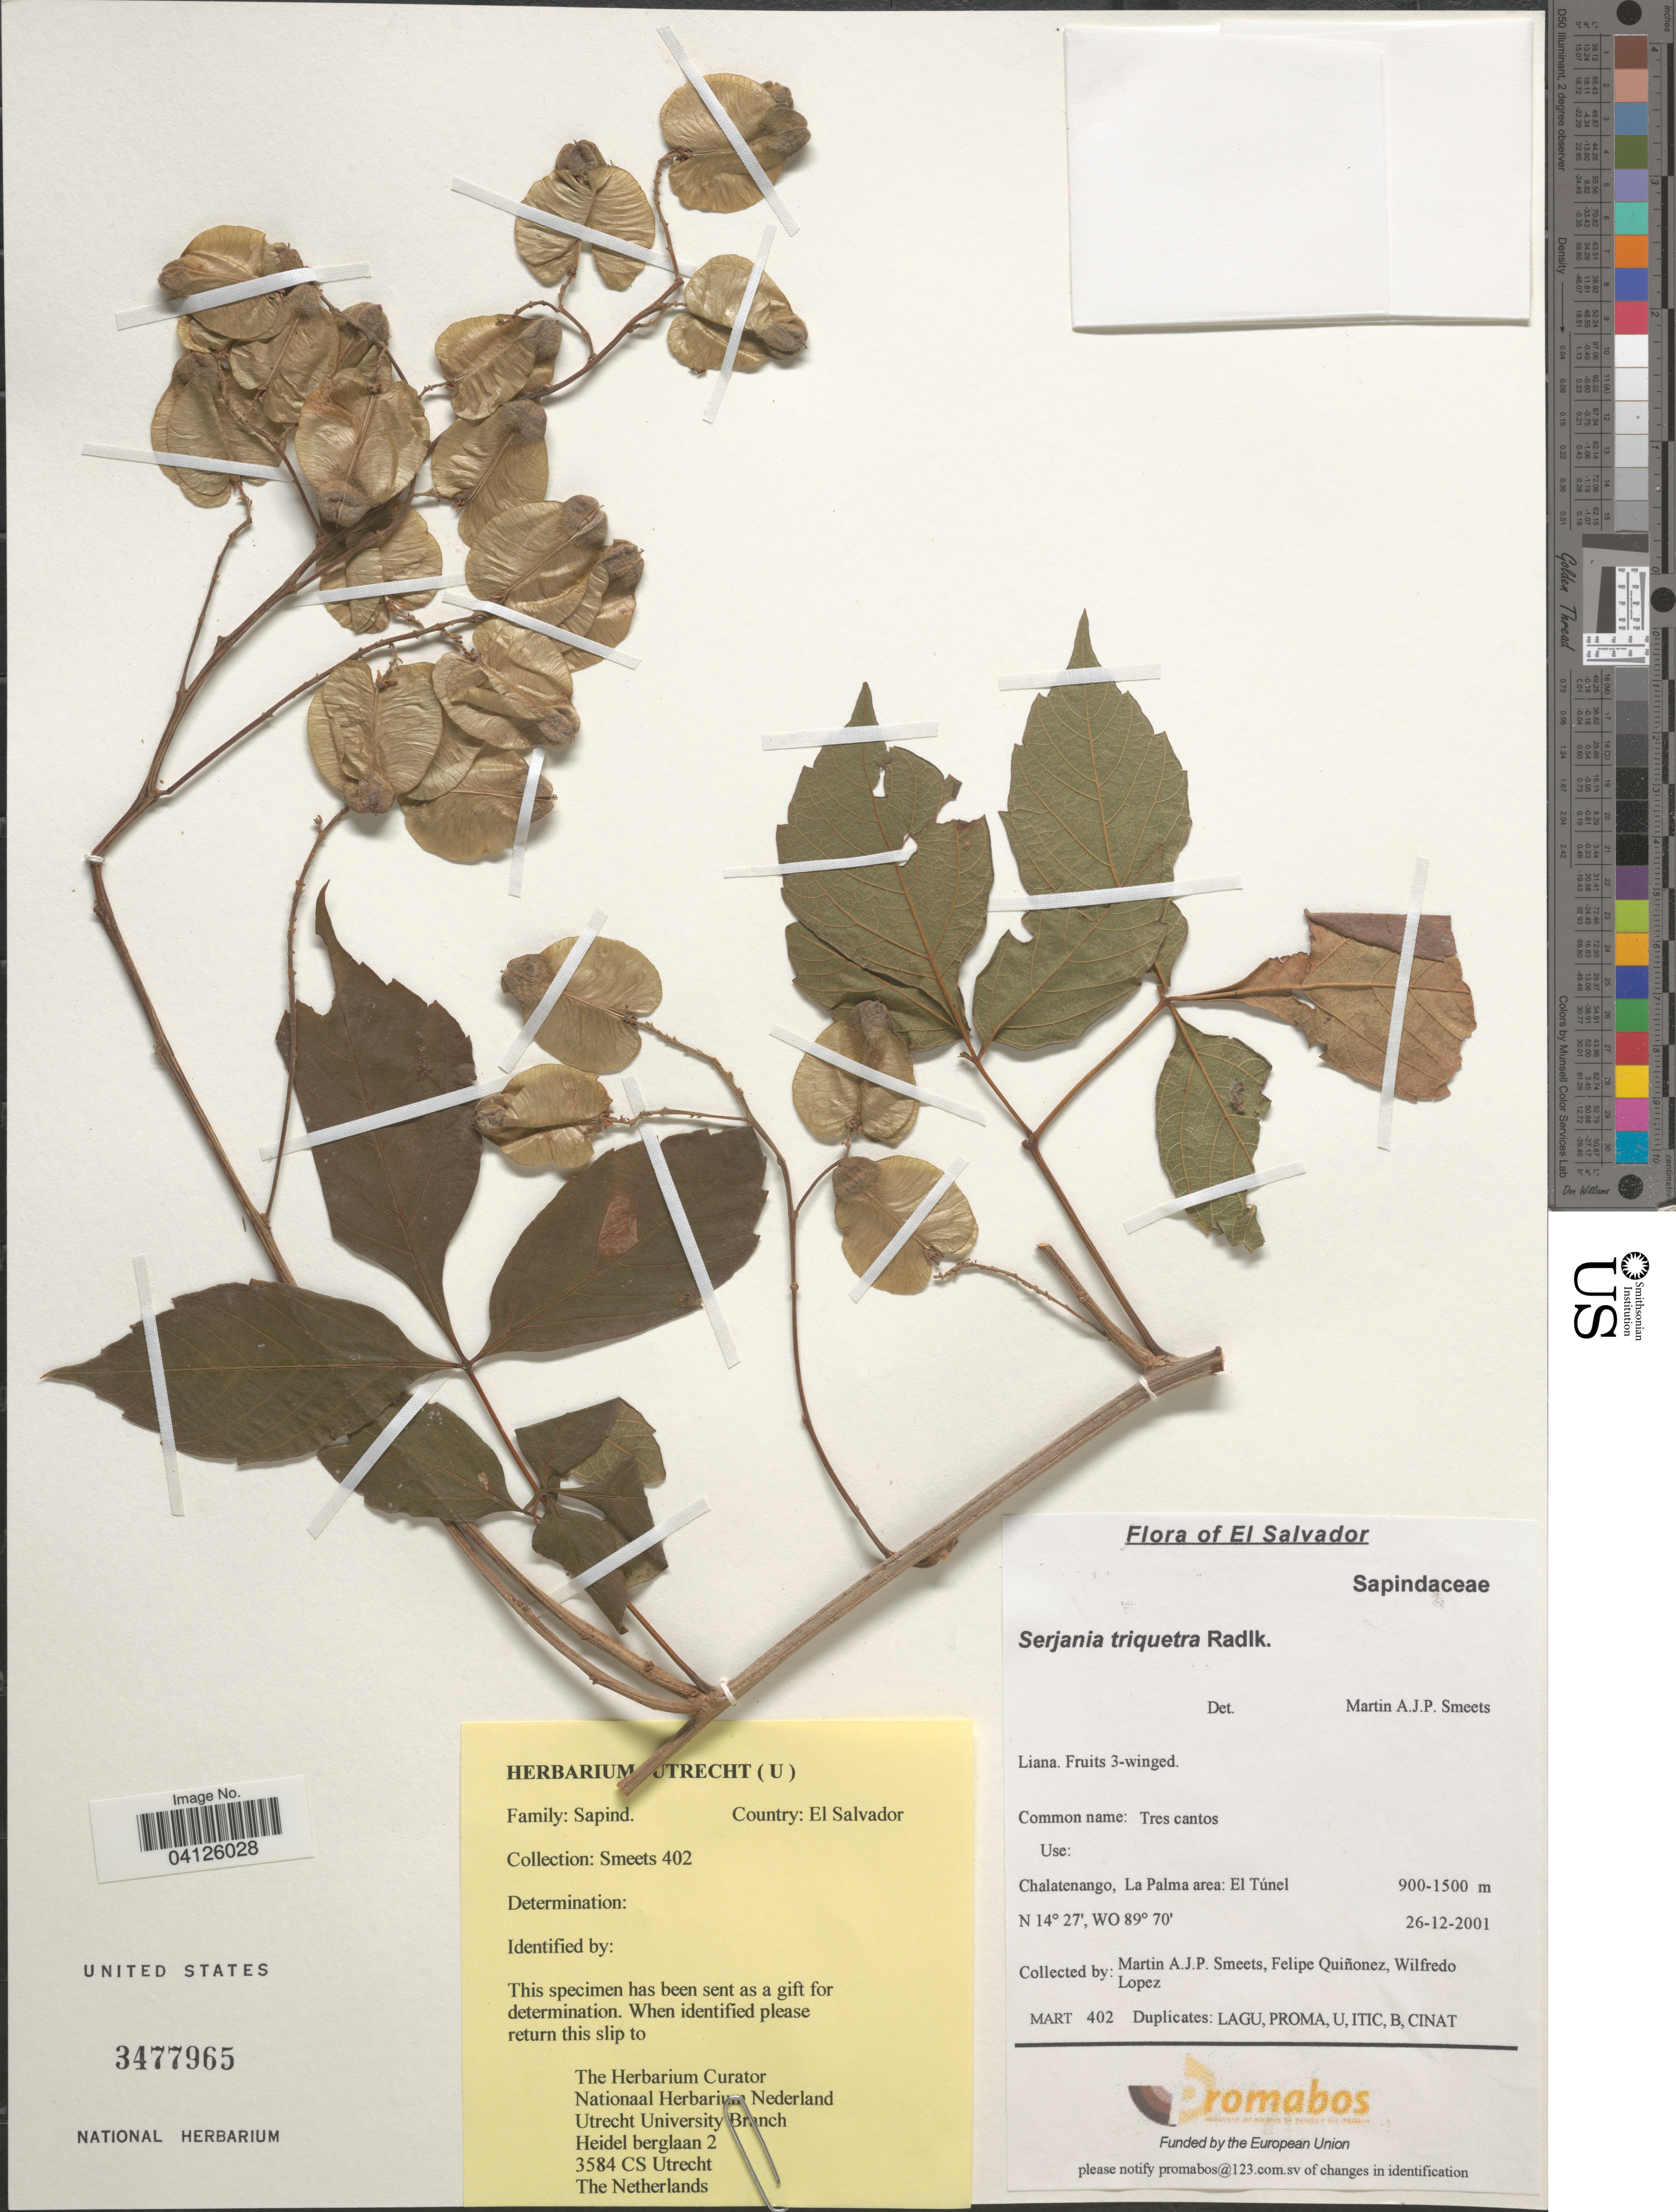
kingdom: Plantae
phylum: Tracheophyta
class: Magnoliopsida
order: Sapindales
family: Sapindaceae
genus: Serjania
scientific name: Serjania triquetra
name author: Radlk.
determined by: Acevedo-Rodriguez, P., (US), Smithsonian Institution - National Museum of Natural History (UNITED STATES)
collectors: M. Smeets, F. Quiñonez & W. Lopez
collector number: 402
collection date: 2001-12-26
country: El Salvador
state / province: Chalatenango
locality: La Palma area: El Túnel.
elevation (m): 900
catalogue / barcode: US 3477965